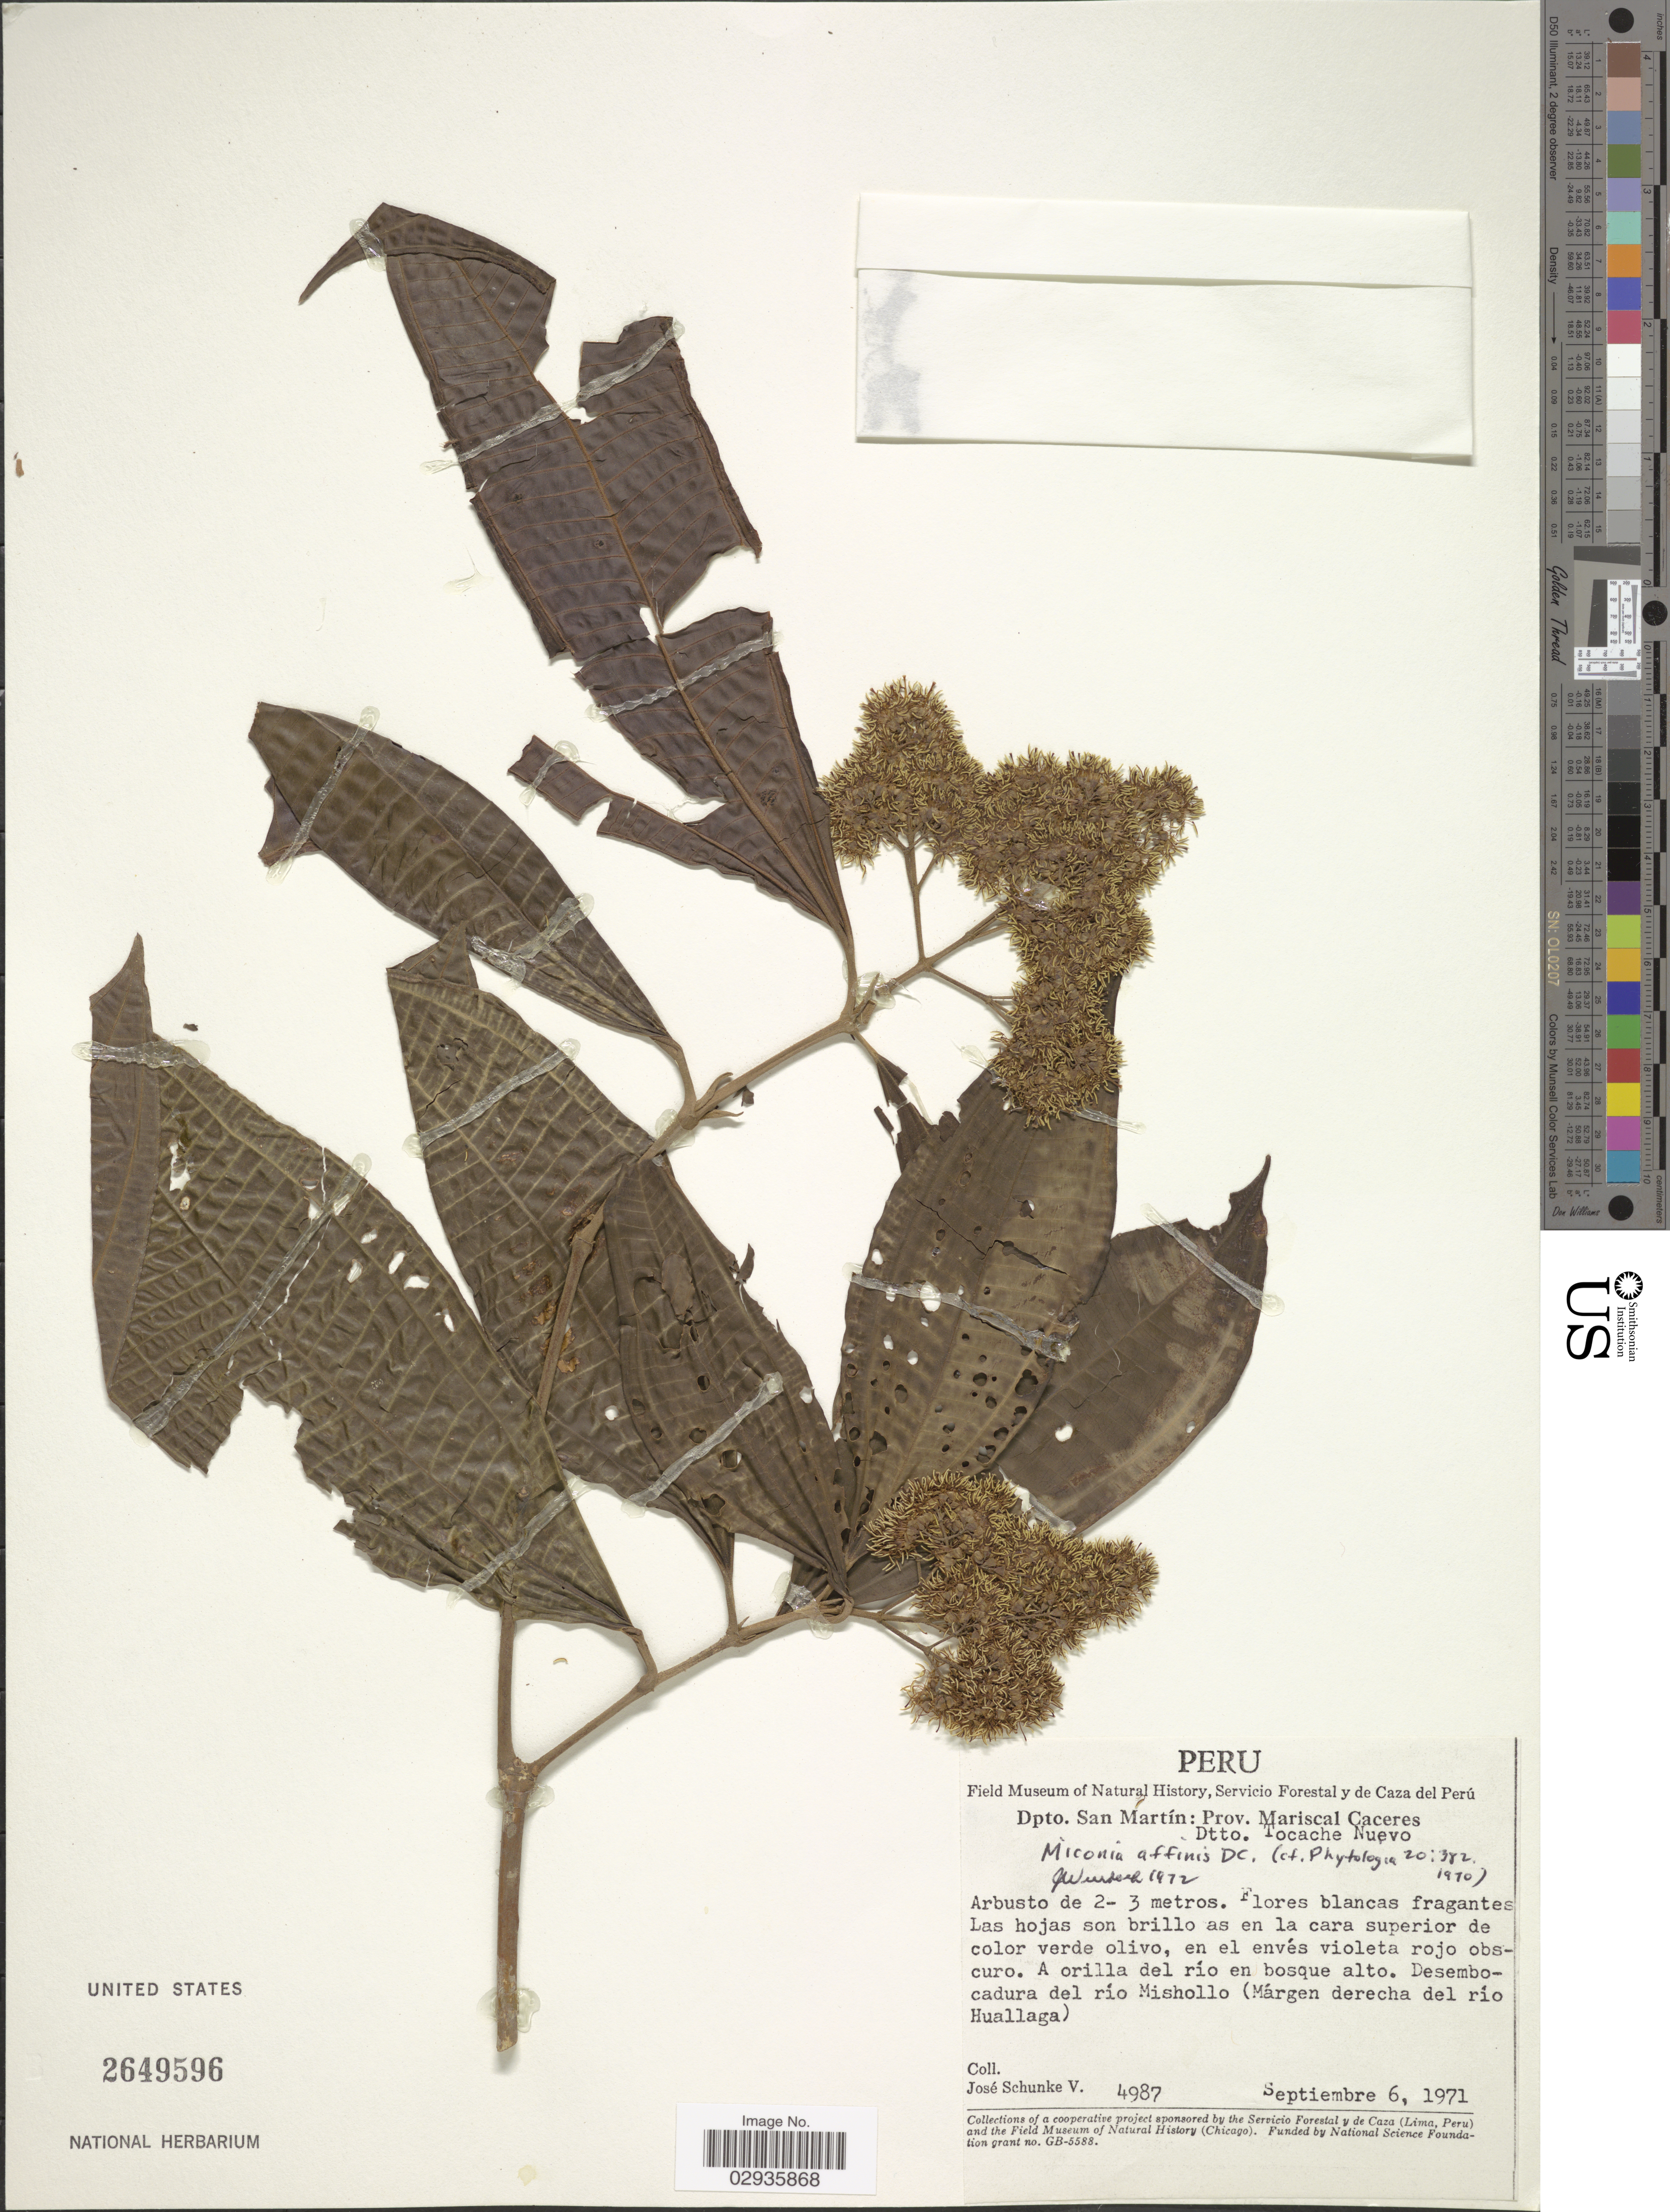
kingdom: Plantae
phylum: Tracheophyta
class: Magnoliopsida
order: Myrtales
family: Melastomataceae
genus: Miconia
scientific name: Miconia affinis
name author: DC.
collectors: J. Schunke Vigo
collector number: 4987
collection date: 1971-09-06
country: Peru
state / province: San Martín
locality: Dpto. San Martín: Prov. Mariscal Caceres, Dtto. Tocache Nuevo. A orilla del río en bosque alto. Desembocadura del río Mishollo (Márgen derecha del rio Huallaga).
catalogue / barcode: US 2649596